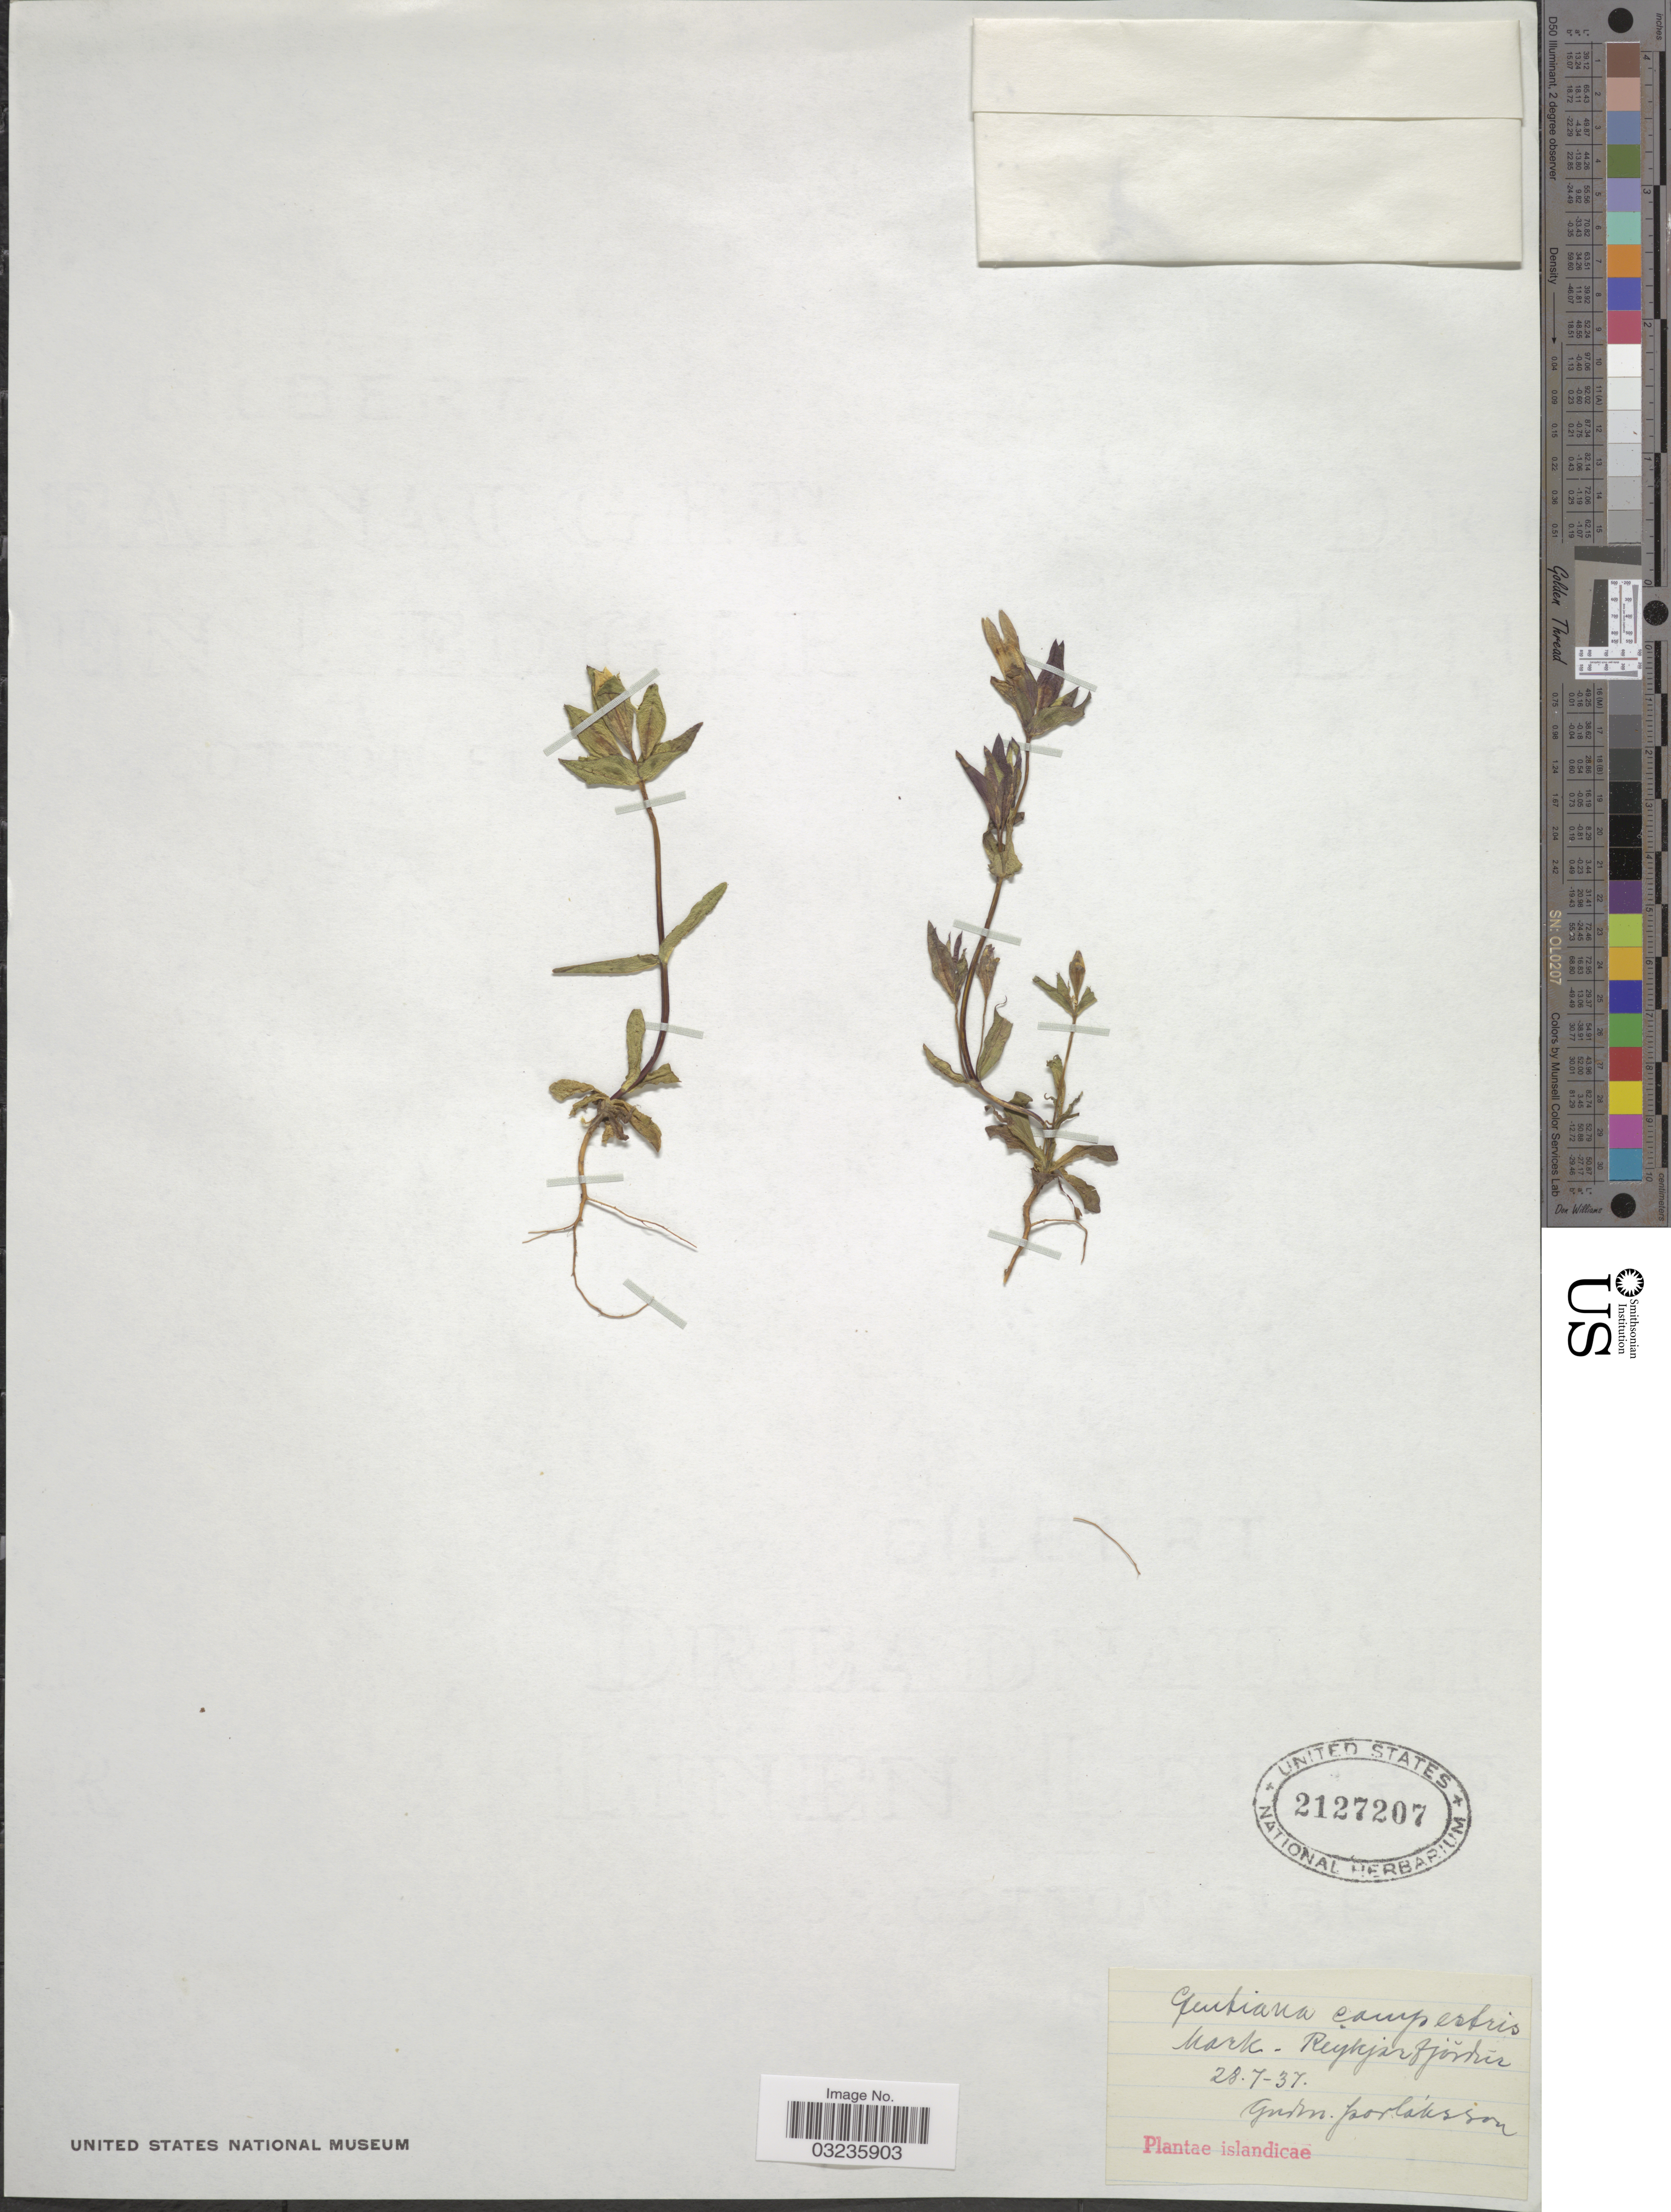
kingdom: Plantae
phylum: Tracheophyta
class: Magnoliopsida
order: Gentianales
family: Gentianaceae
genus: Gentiana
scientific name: Gentiana campestris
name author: L.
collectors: G. Porlaksson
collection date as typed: Transcribed d/m/y: 28/7/37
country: Iceland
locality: Mark - Reykjarfjorder.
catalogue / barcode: US 2127207